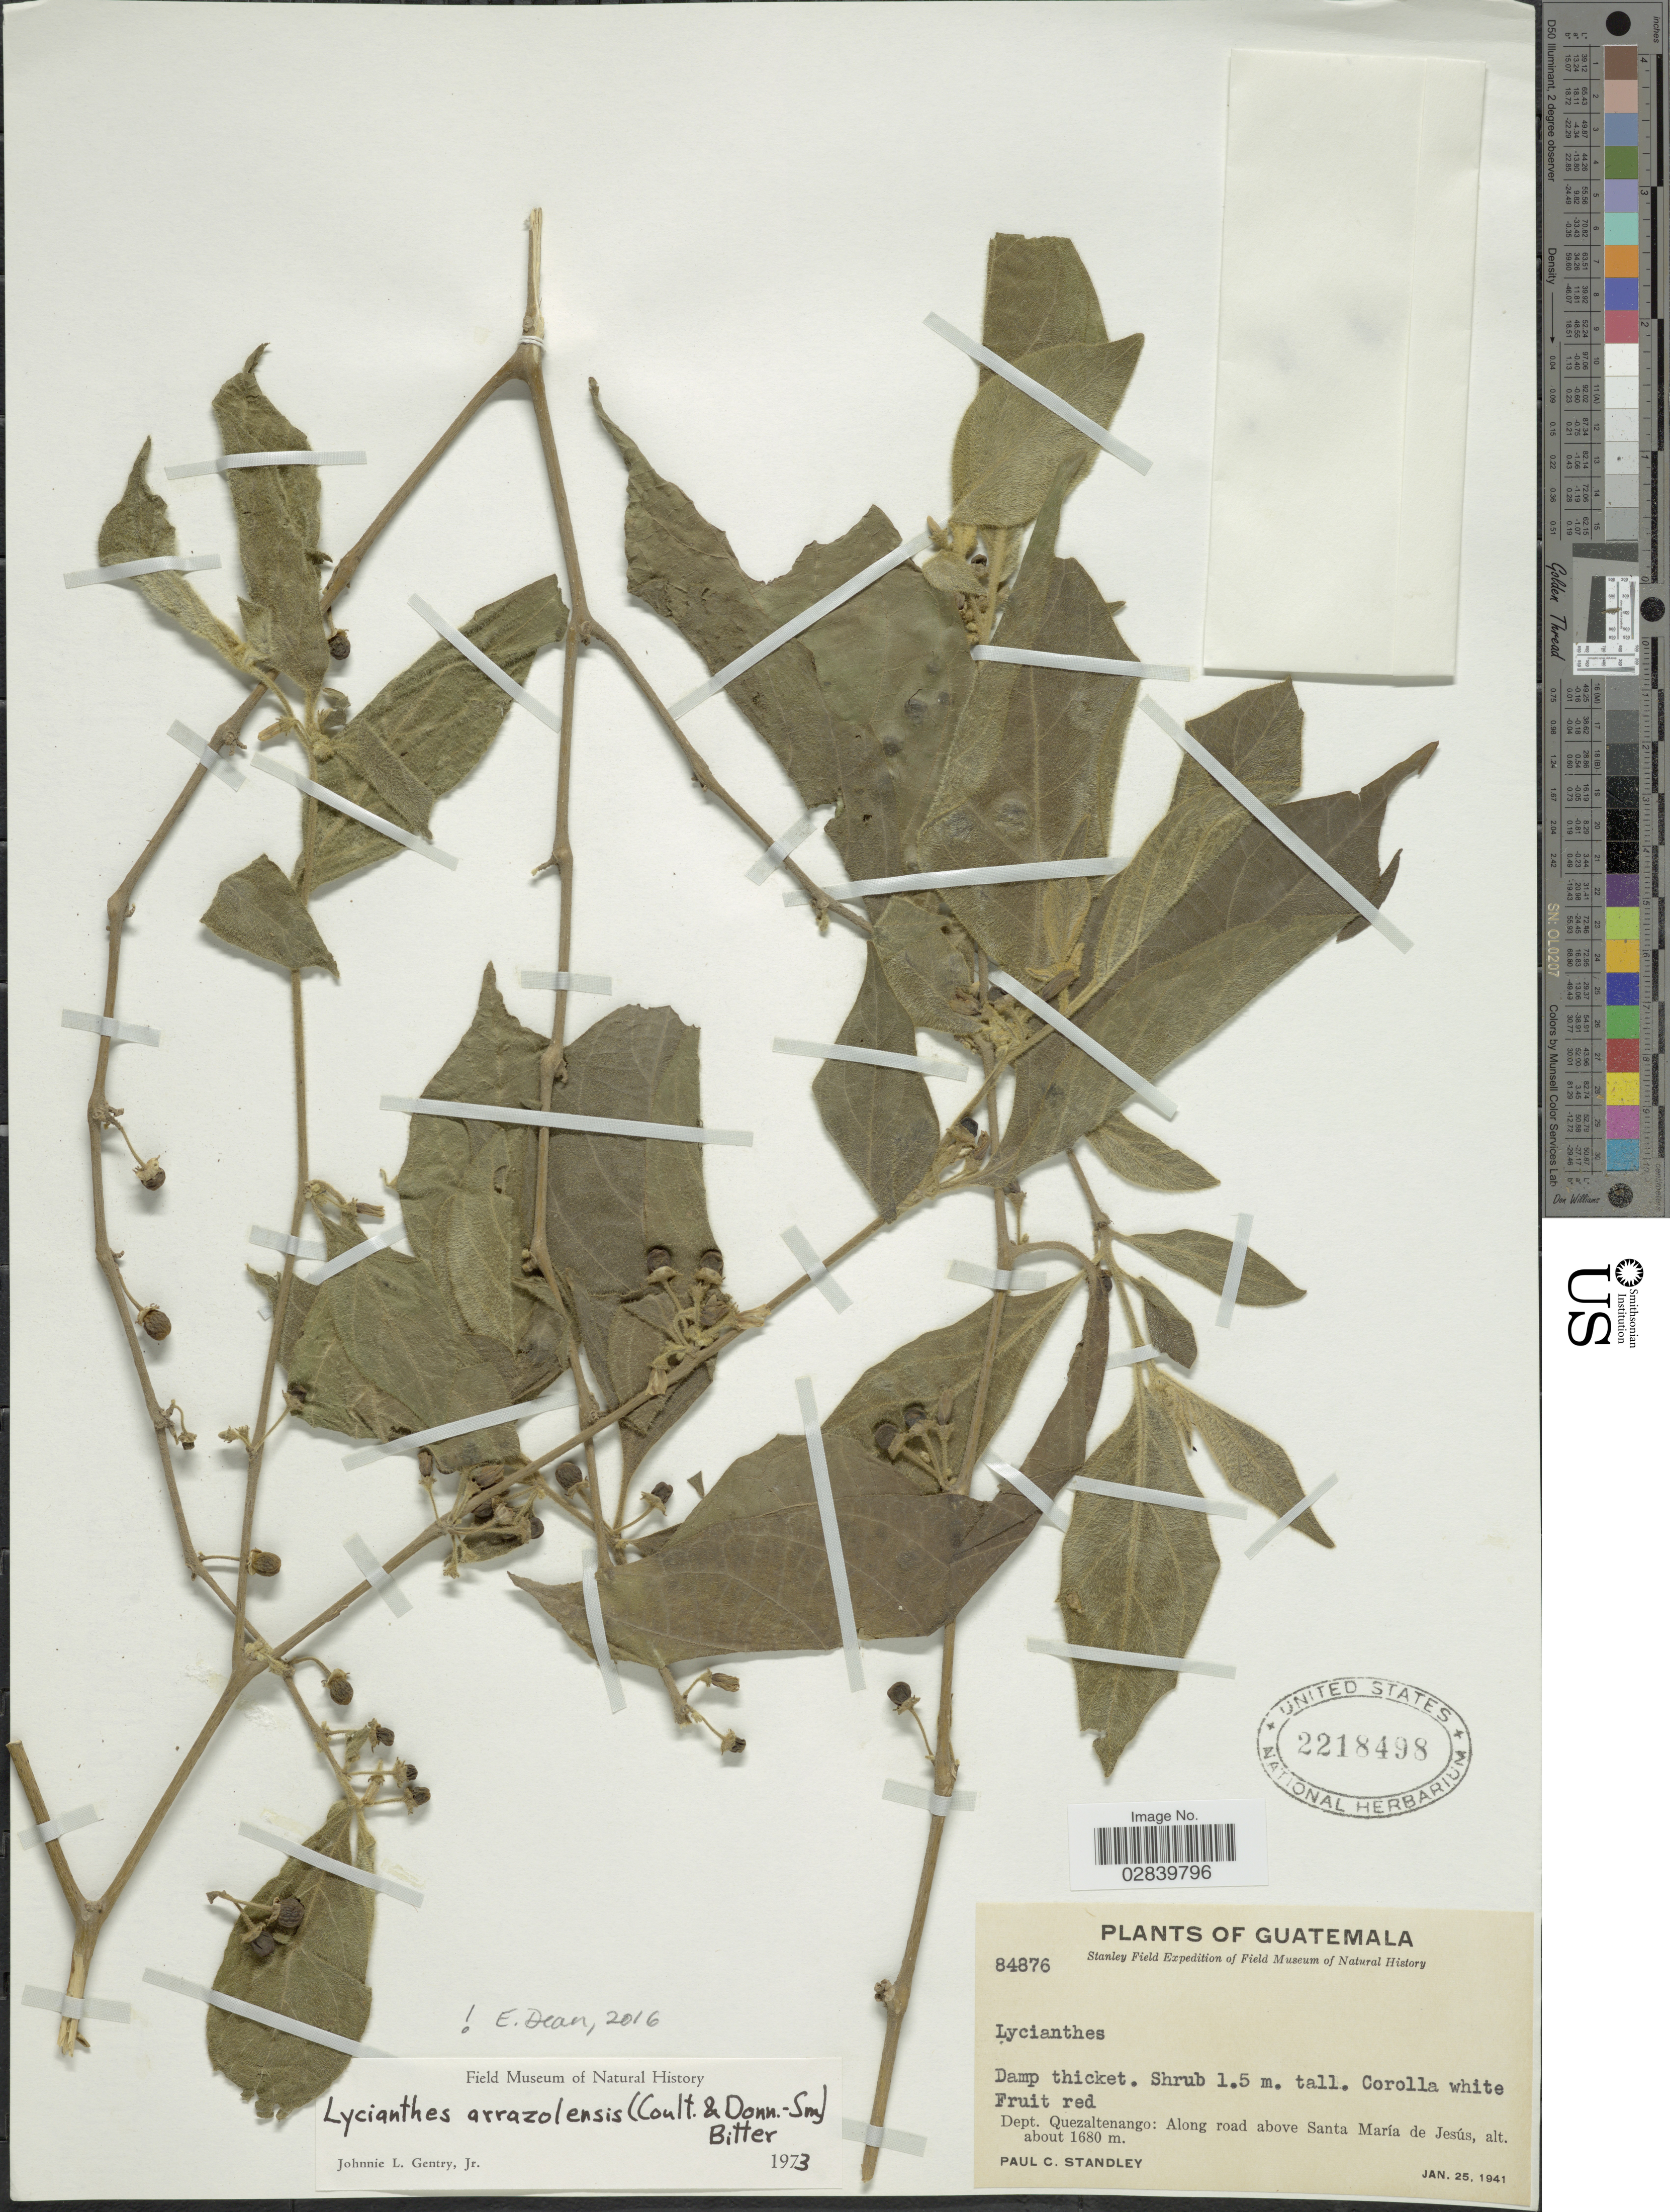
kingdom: Plantae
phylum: Tracheophyta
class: Magnoliopsida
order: Solanales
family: Solanaceae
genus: Lycianthes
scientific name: Lycianthes arrazolensis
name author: (J.M. Coult. & Donn. Sm.) Bitter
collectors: P. C. Standley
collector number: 84876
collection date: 1941-01-25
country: Guatemala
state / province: Quetzaltenango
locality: Dept. Quezaltenango: Along road above Santa María de Jesús.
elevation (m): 1680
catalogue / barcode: US 2218498